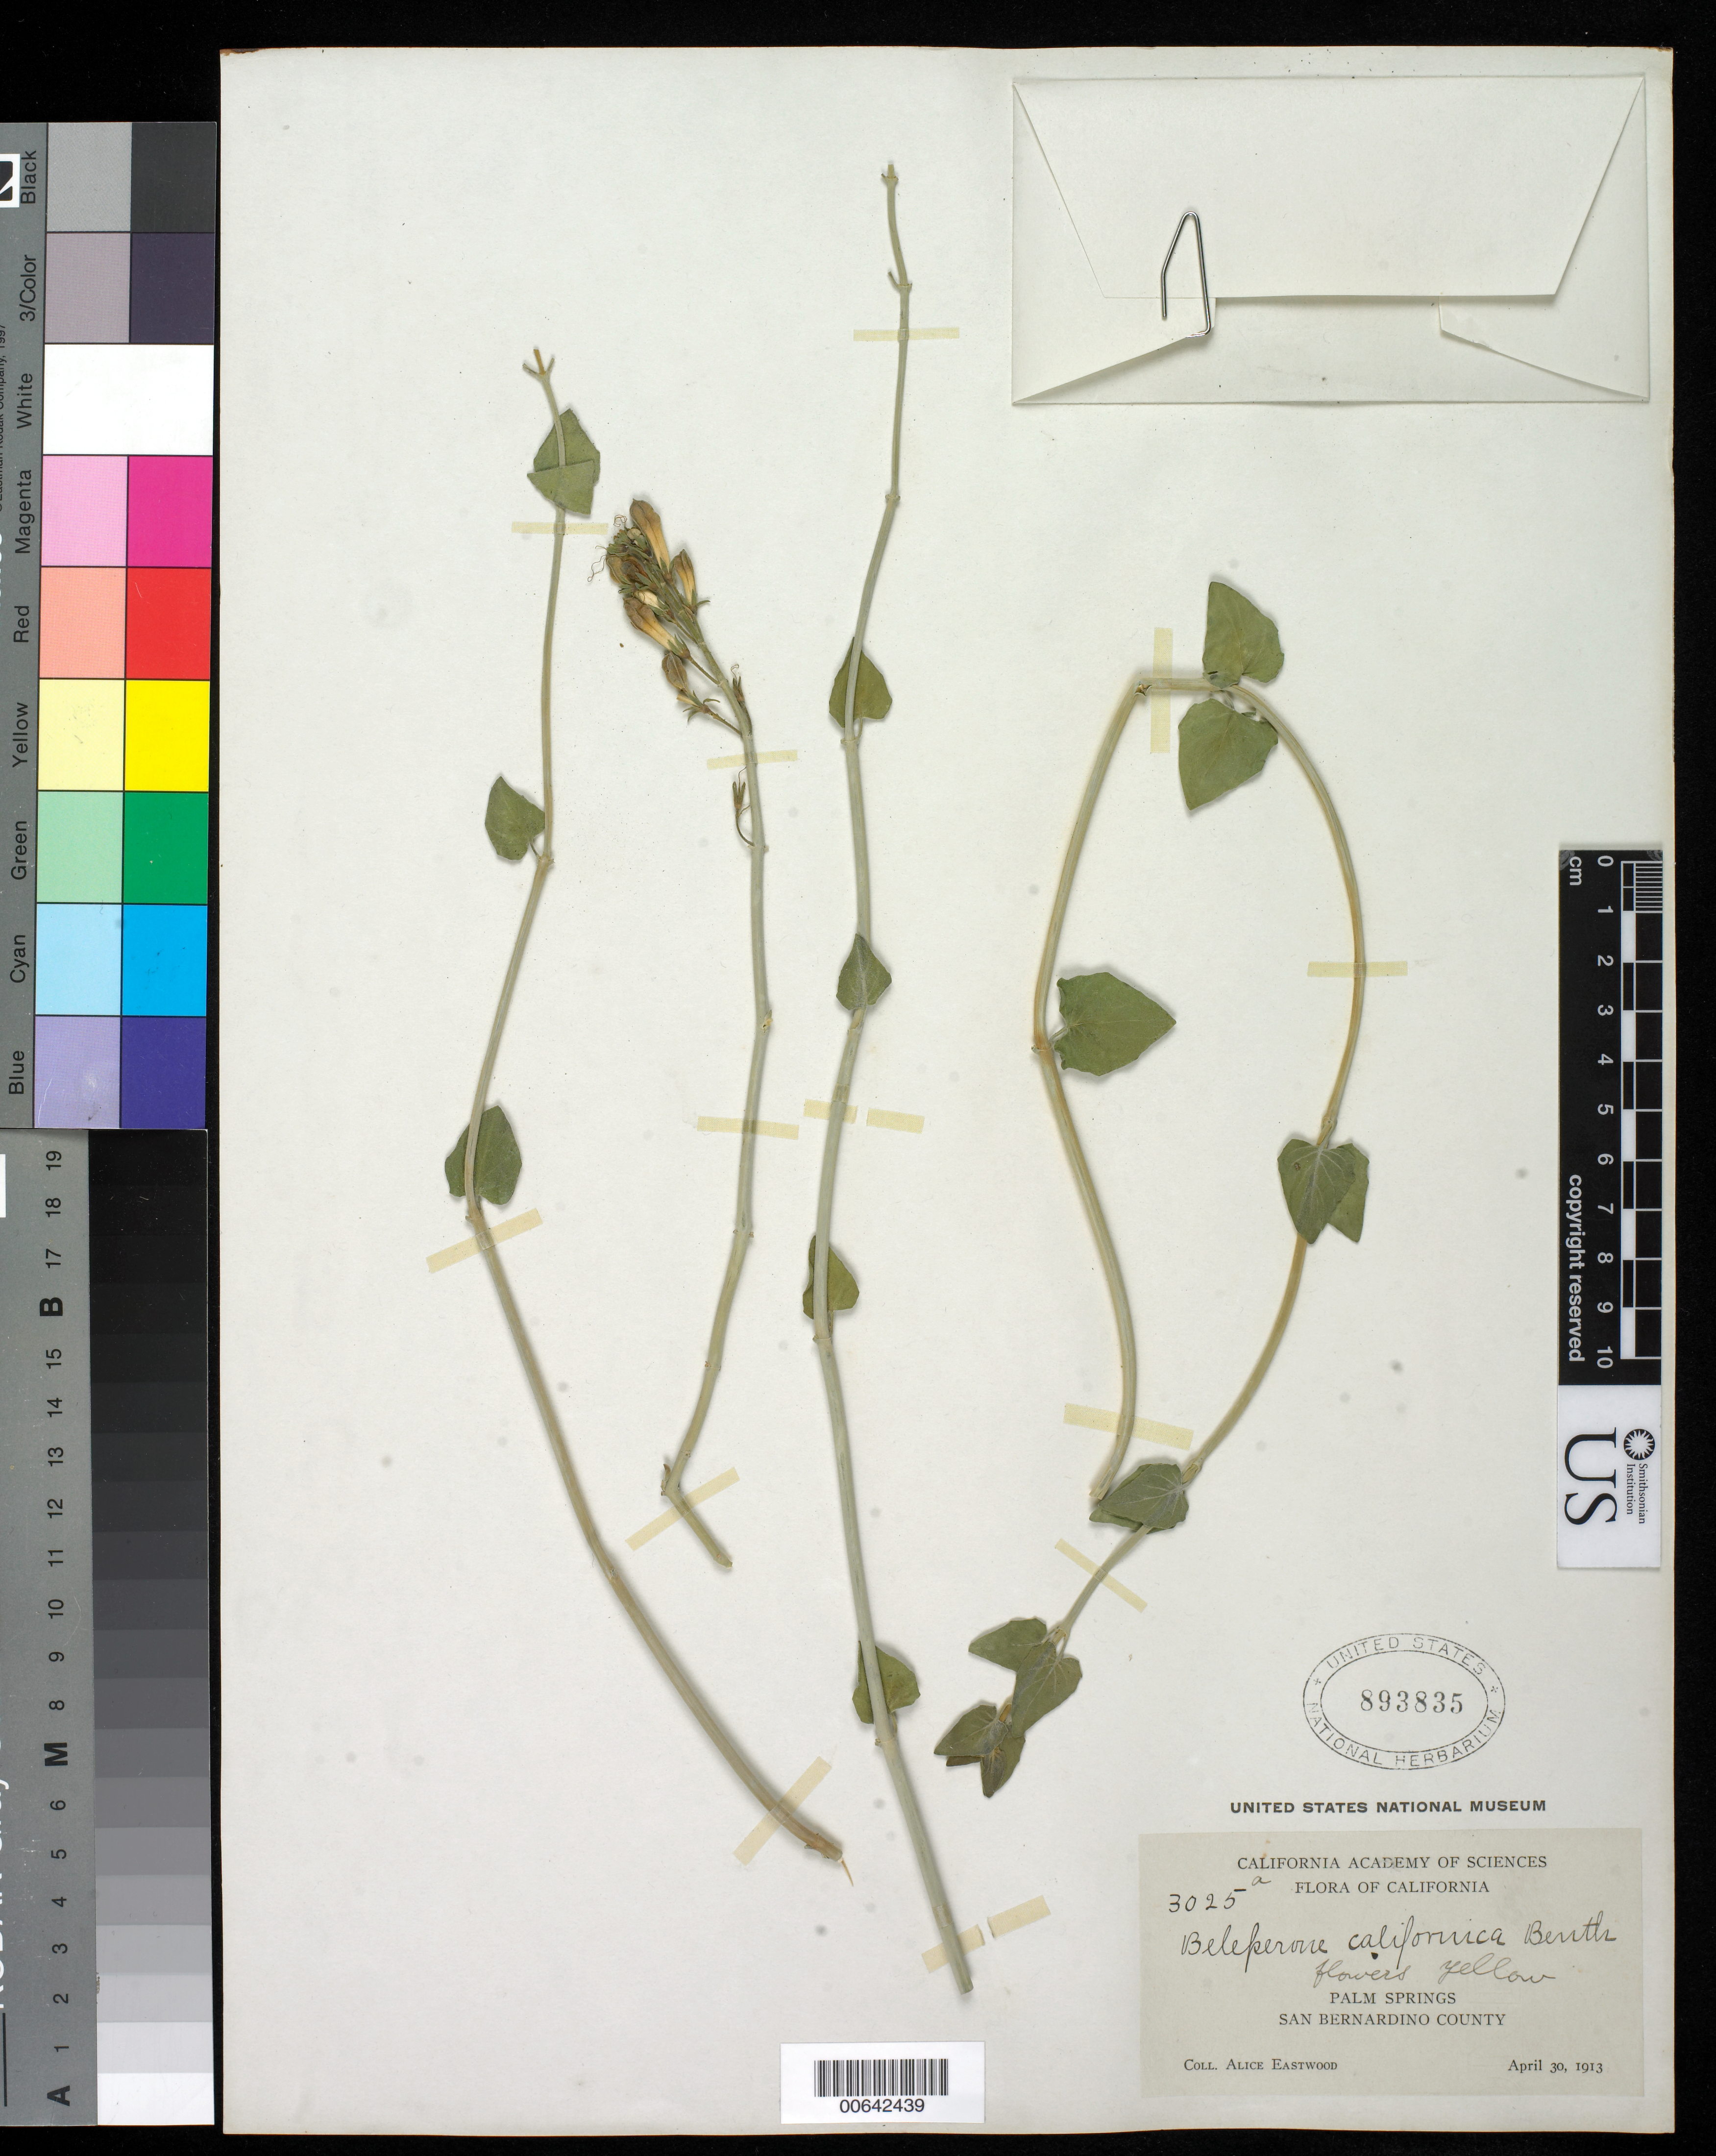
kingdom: Plantae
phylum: Tracheophyta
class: Magnoliopsida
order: Lamiales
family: Acanthaceae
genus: Beloperone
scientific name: Beloperone californica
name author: Benth.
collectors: A. Eastwood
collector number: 3025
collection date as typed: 30 Apr 1913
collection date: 1913-04-30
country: United States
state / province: California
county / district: Riverside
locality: Palm Springs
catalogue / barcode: US 893835